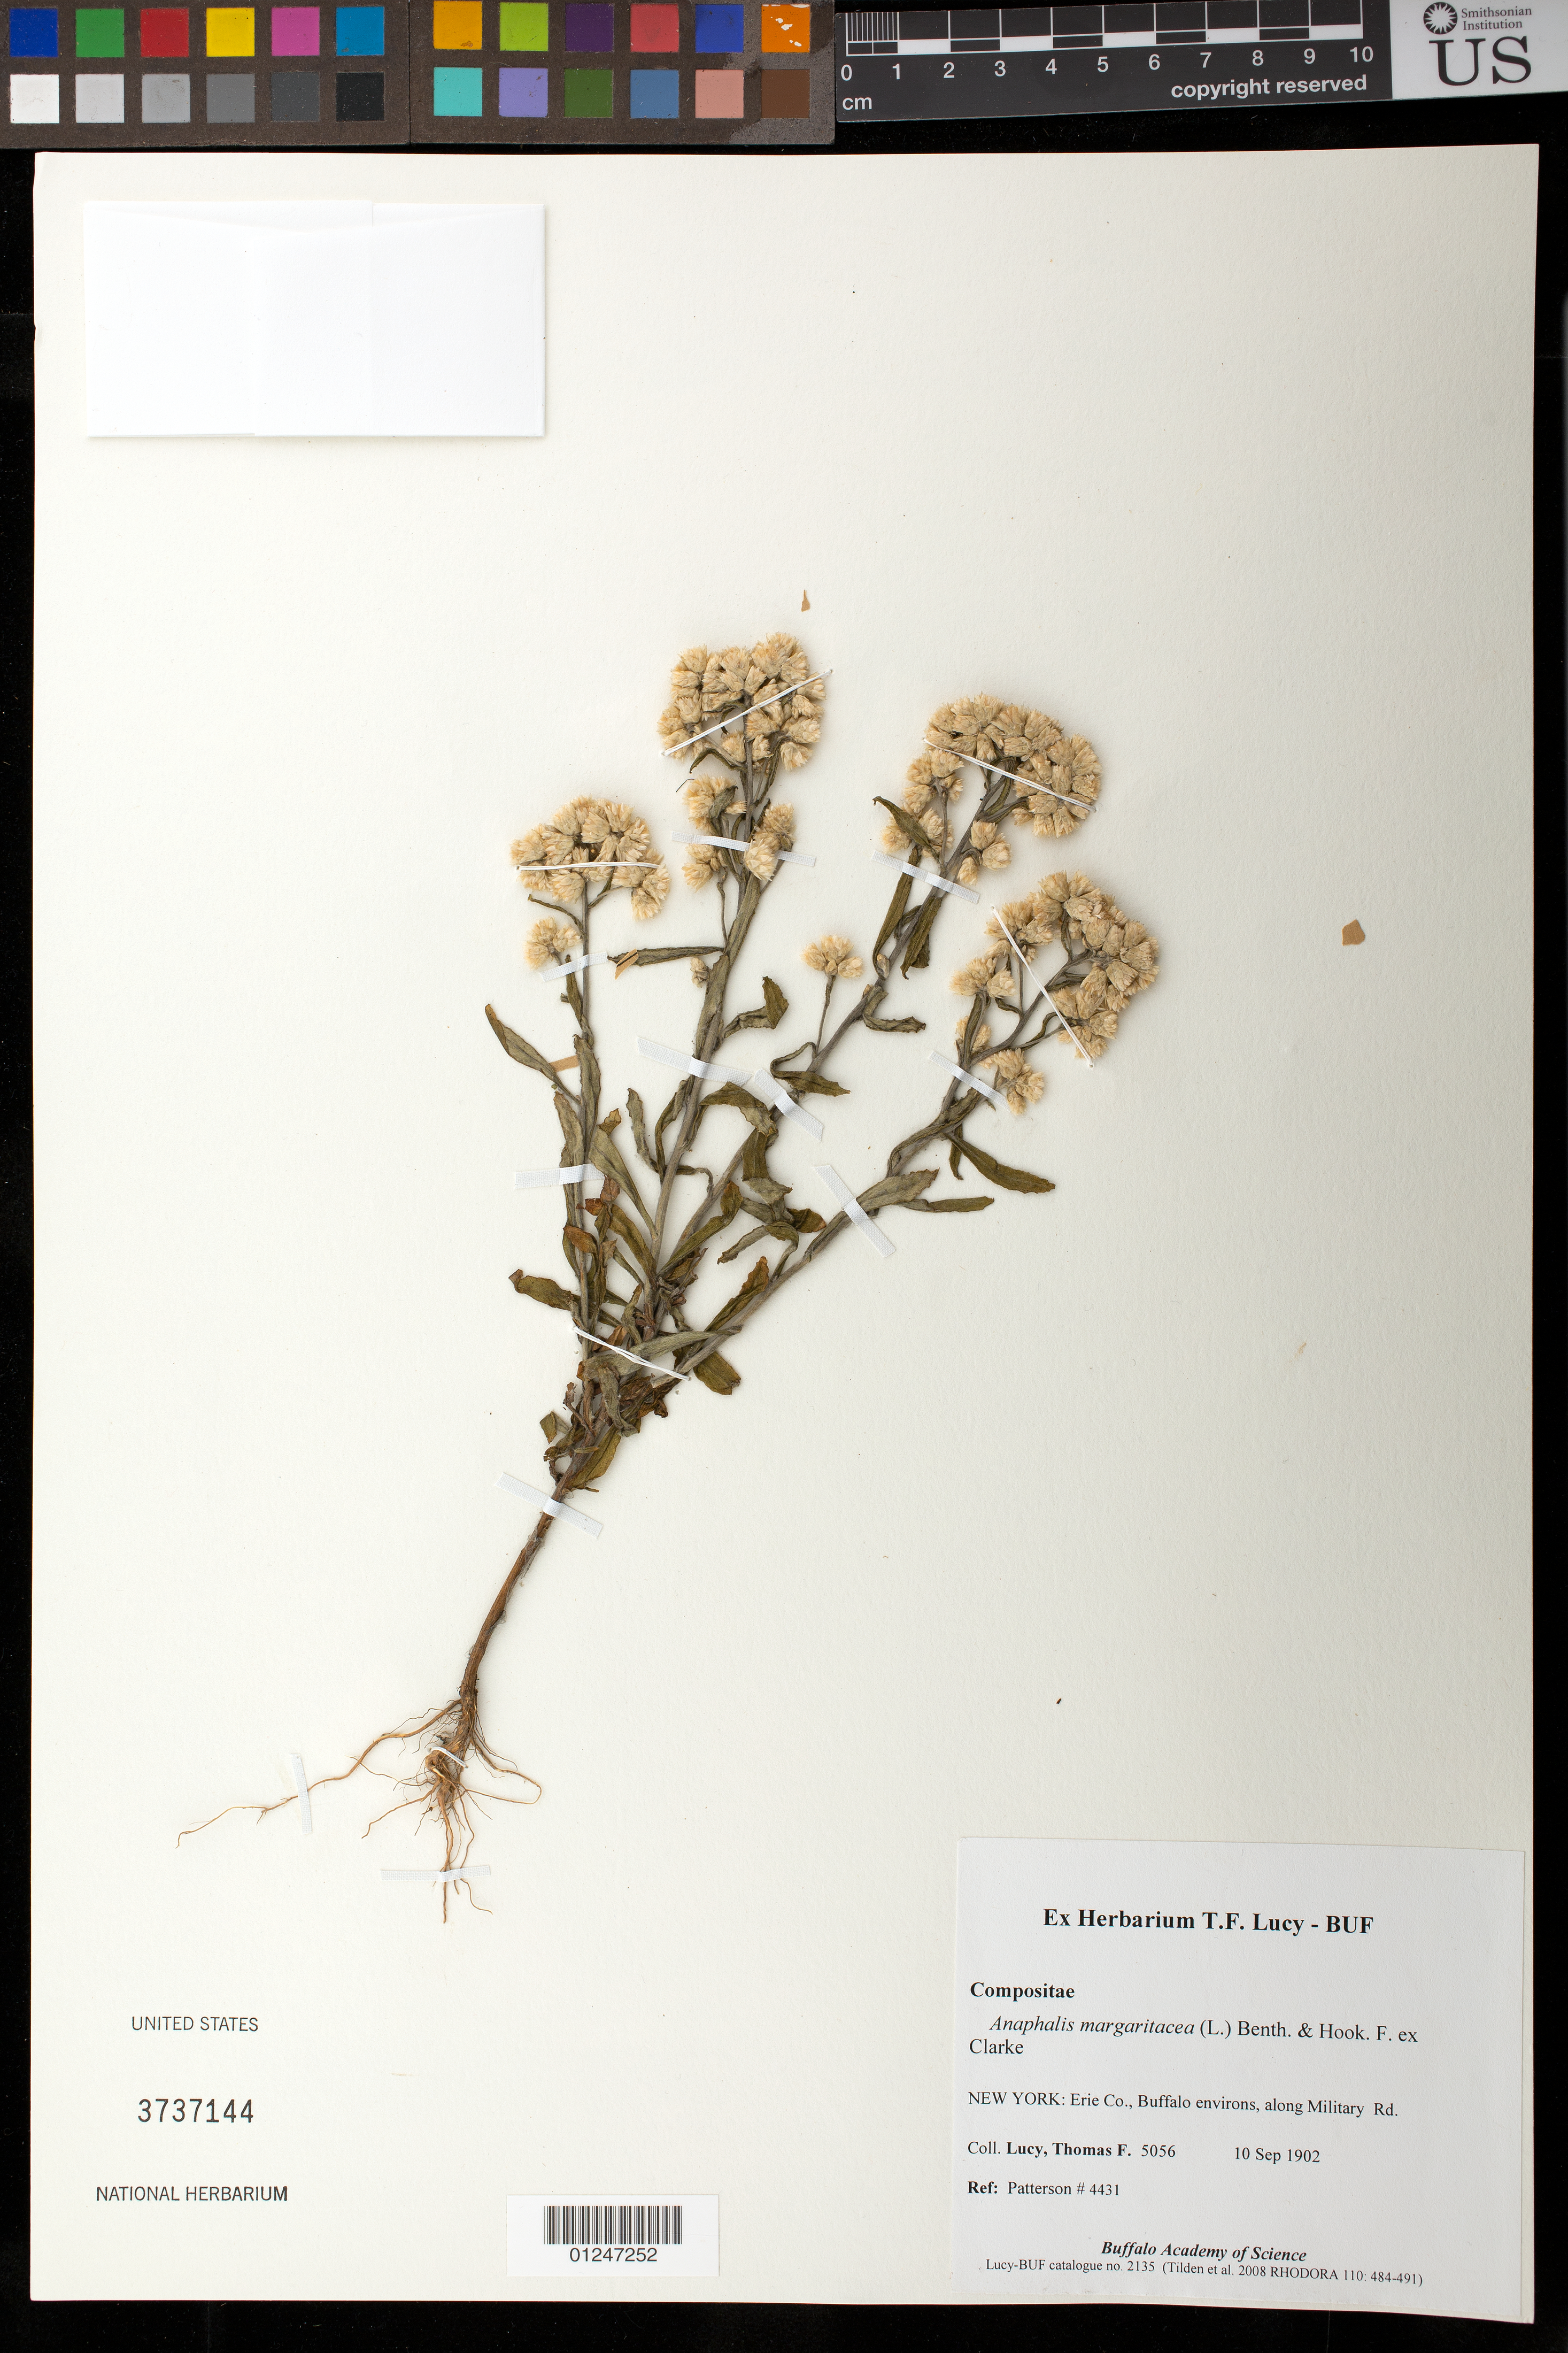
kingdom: Plantae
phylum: Tracheophyta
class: Magnoliopsida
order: Asterales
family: Asteraceae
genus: Anaphalis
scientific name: Anaphalis margaritacea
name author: (L.) Benth. & Hook. f.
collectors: M. Millre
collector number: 5056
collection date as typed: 10 Sep 1902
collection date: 1902-09-10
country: United States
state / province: New York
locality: Shandaken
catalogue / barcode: US 3737144